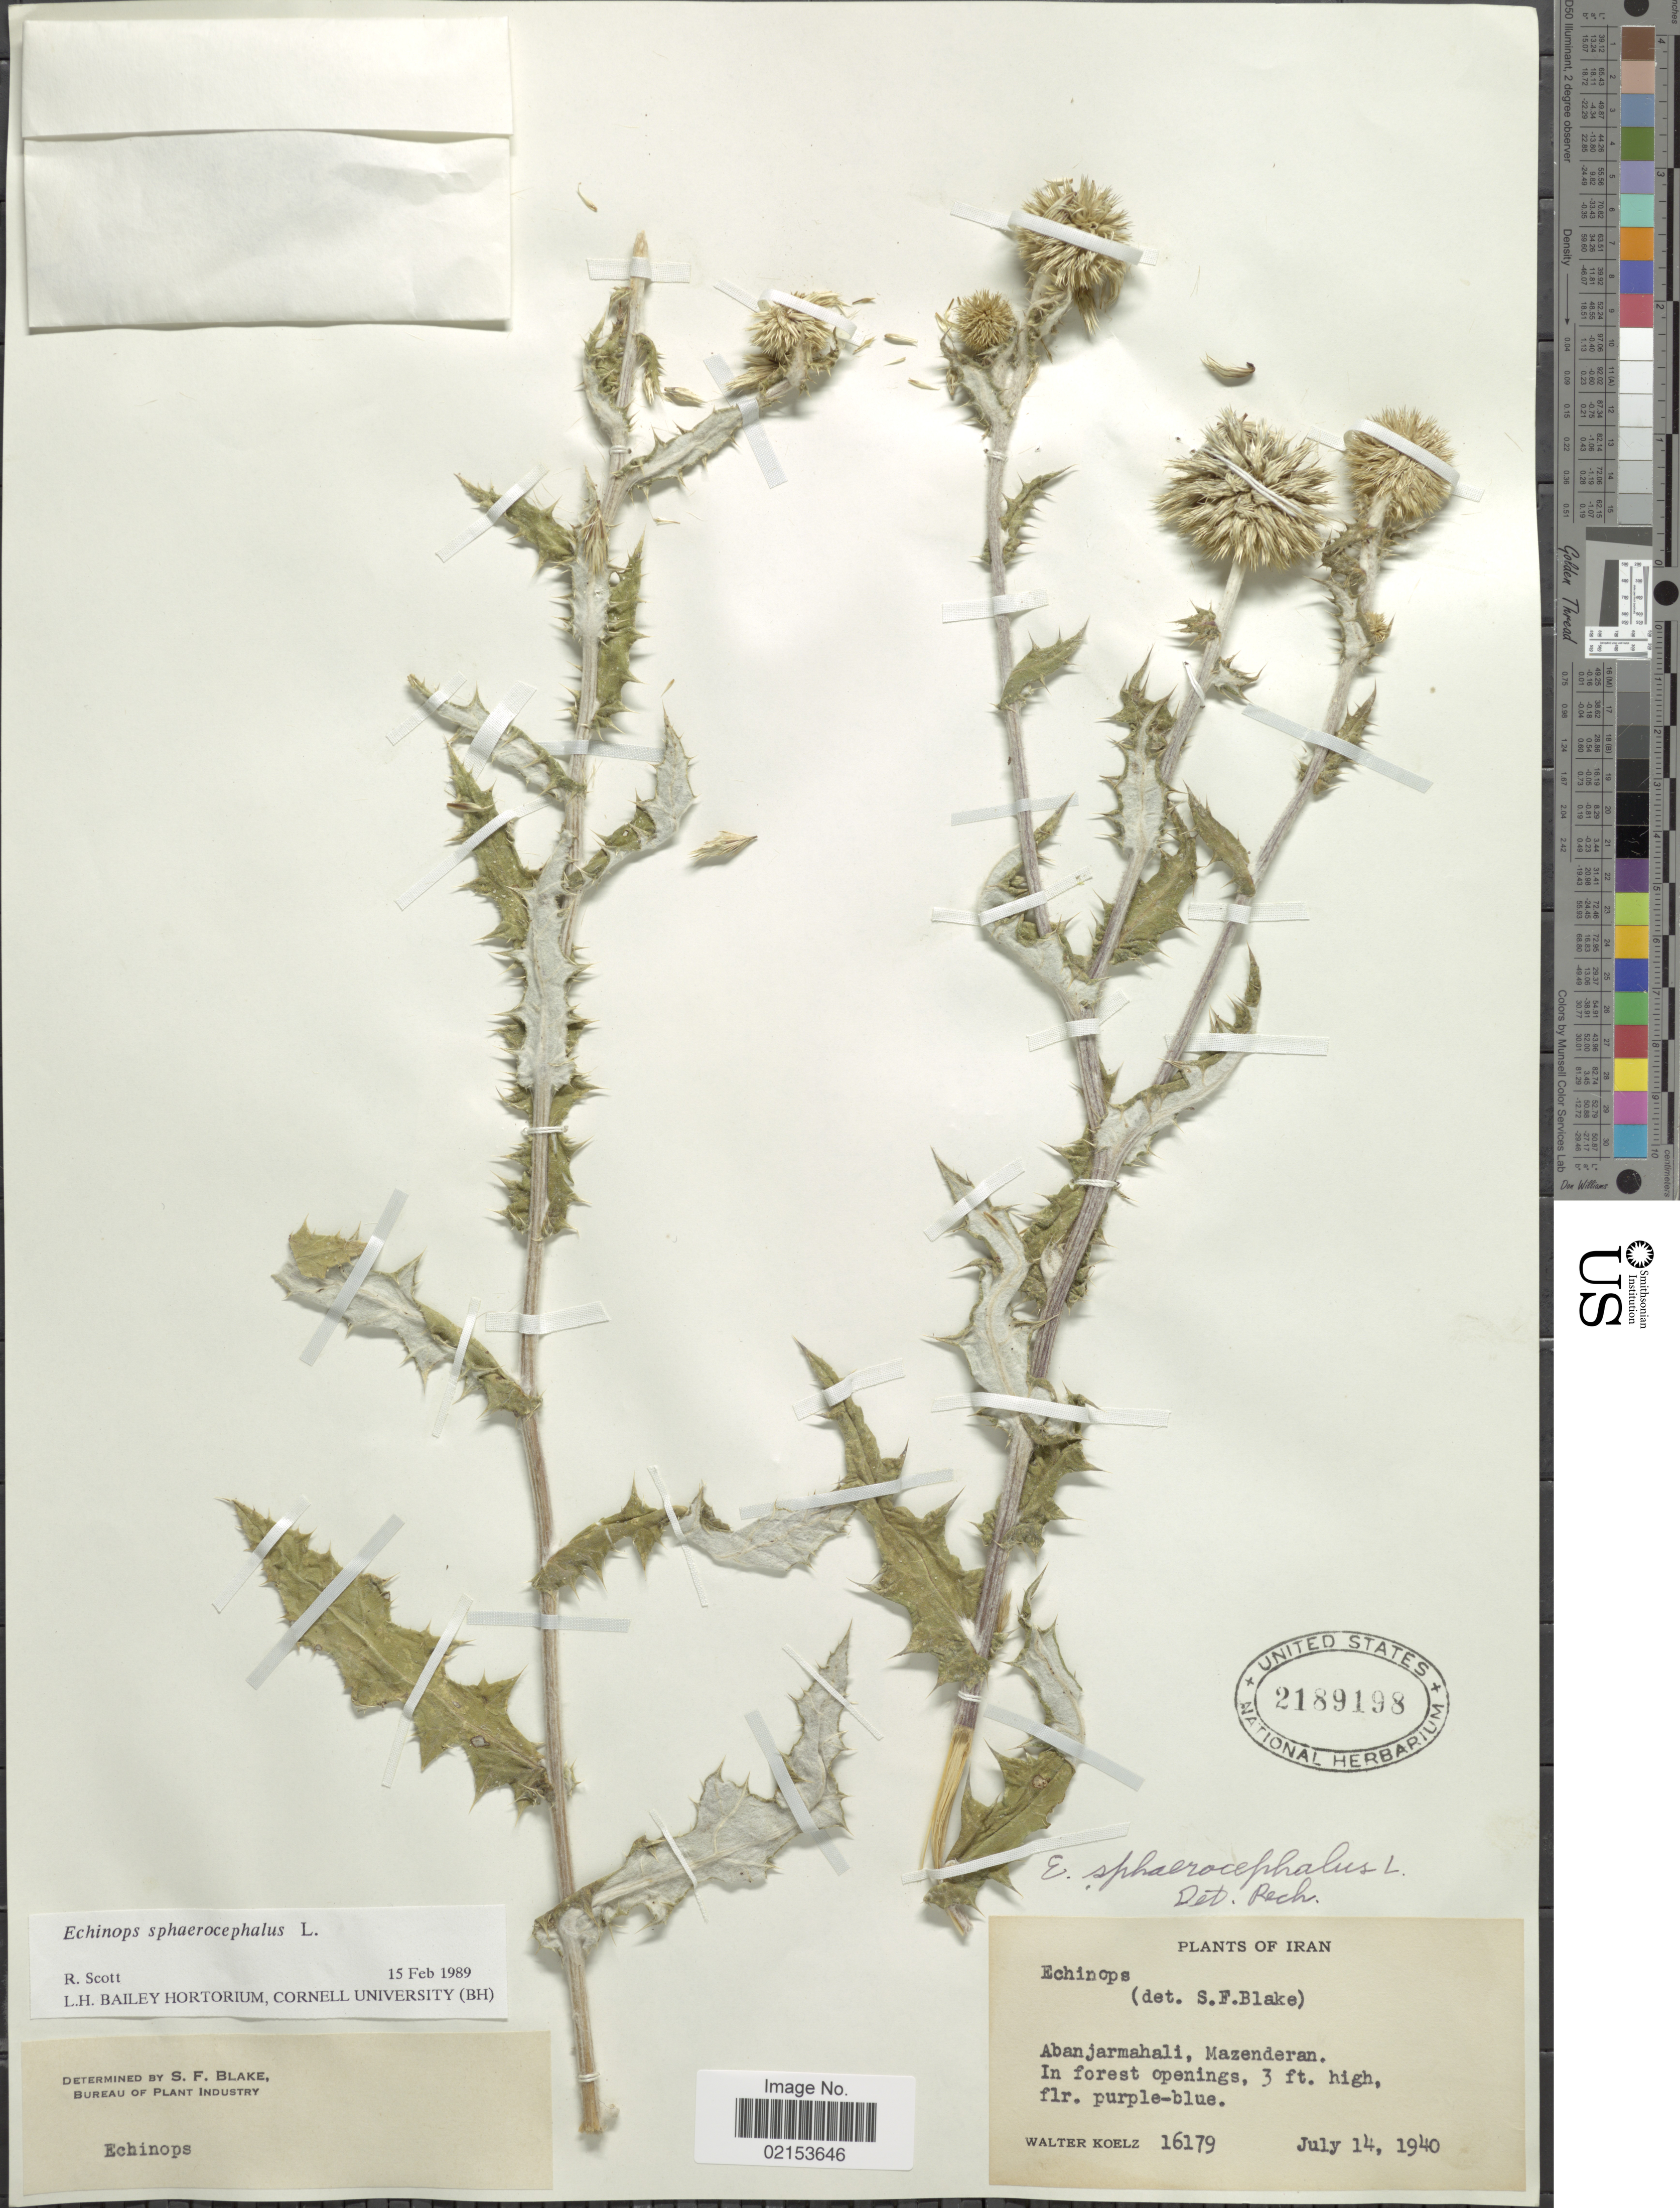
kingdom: Plantae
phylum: Tracheophyta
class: Magnoliopsida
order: Asterales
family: Asteraceae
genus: Echinops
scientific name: Echinops sphaerocephalus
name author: L.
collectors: W. N. Koelz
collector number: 16179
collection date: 1940-07-14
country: Iran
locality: Abanjarmahali, Mazenderan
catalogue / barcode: US 2189198